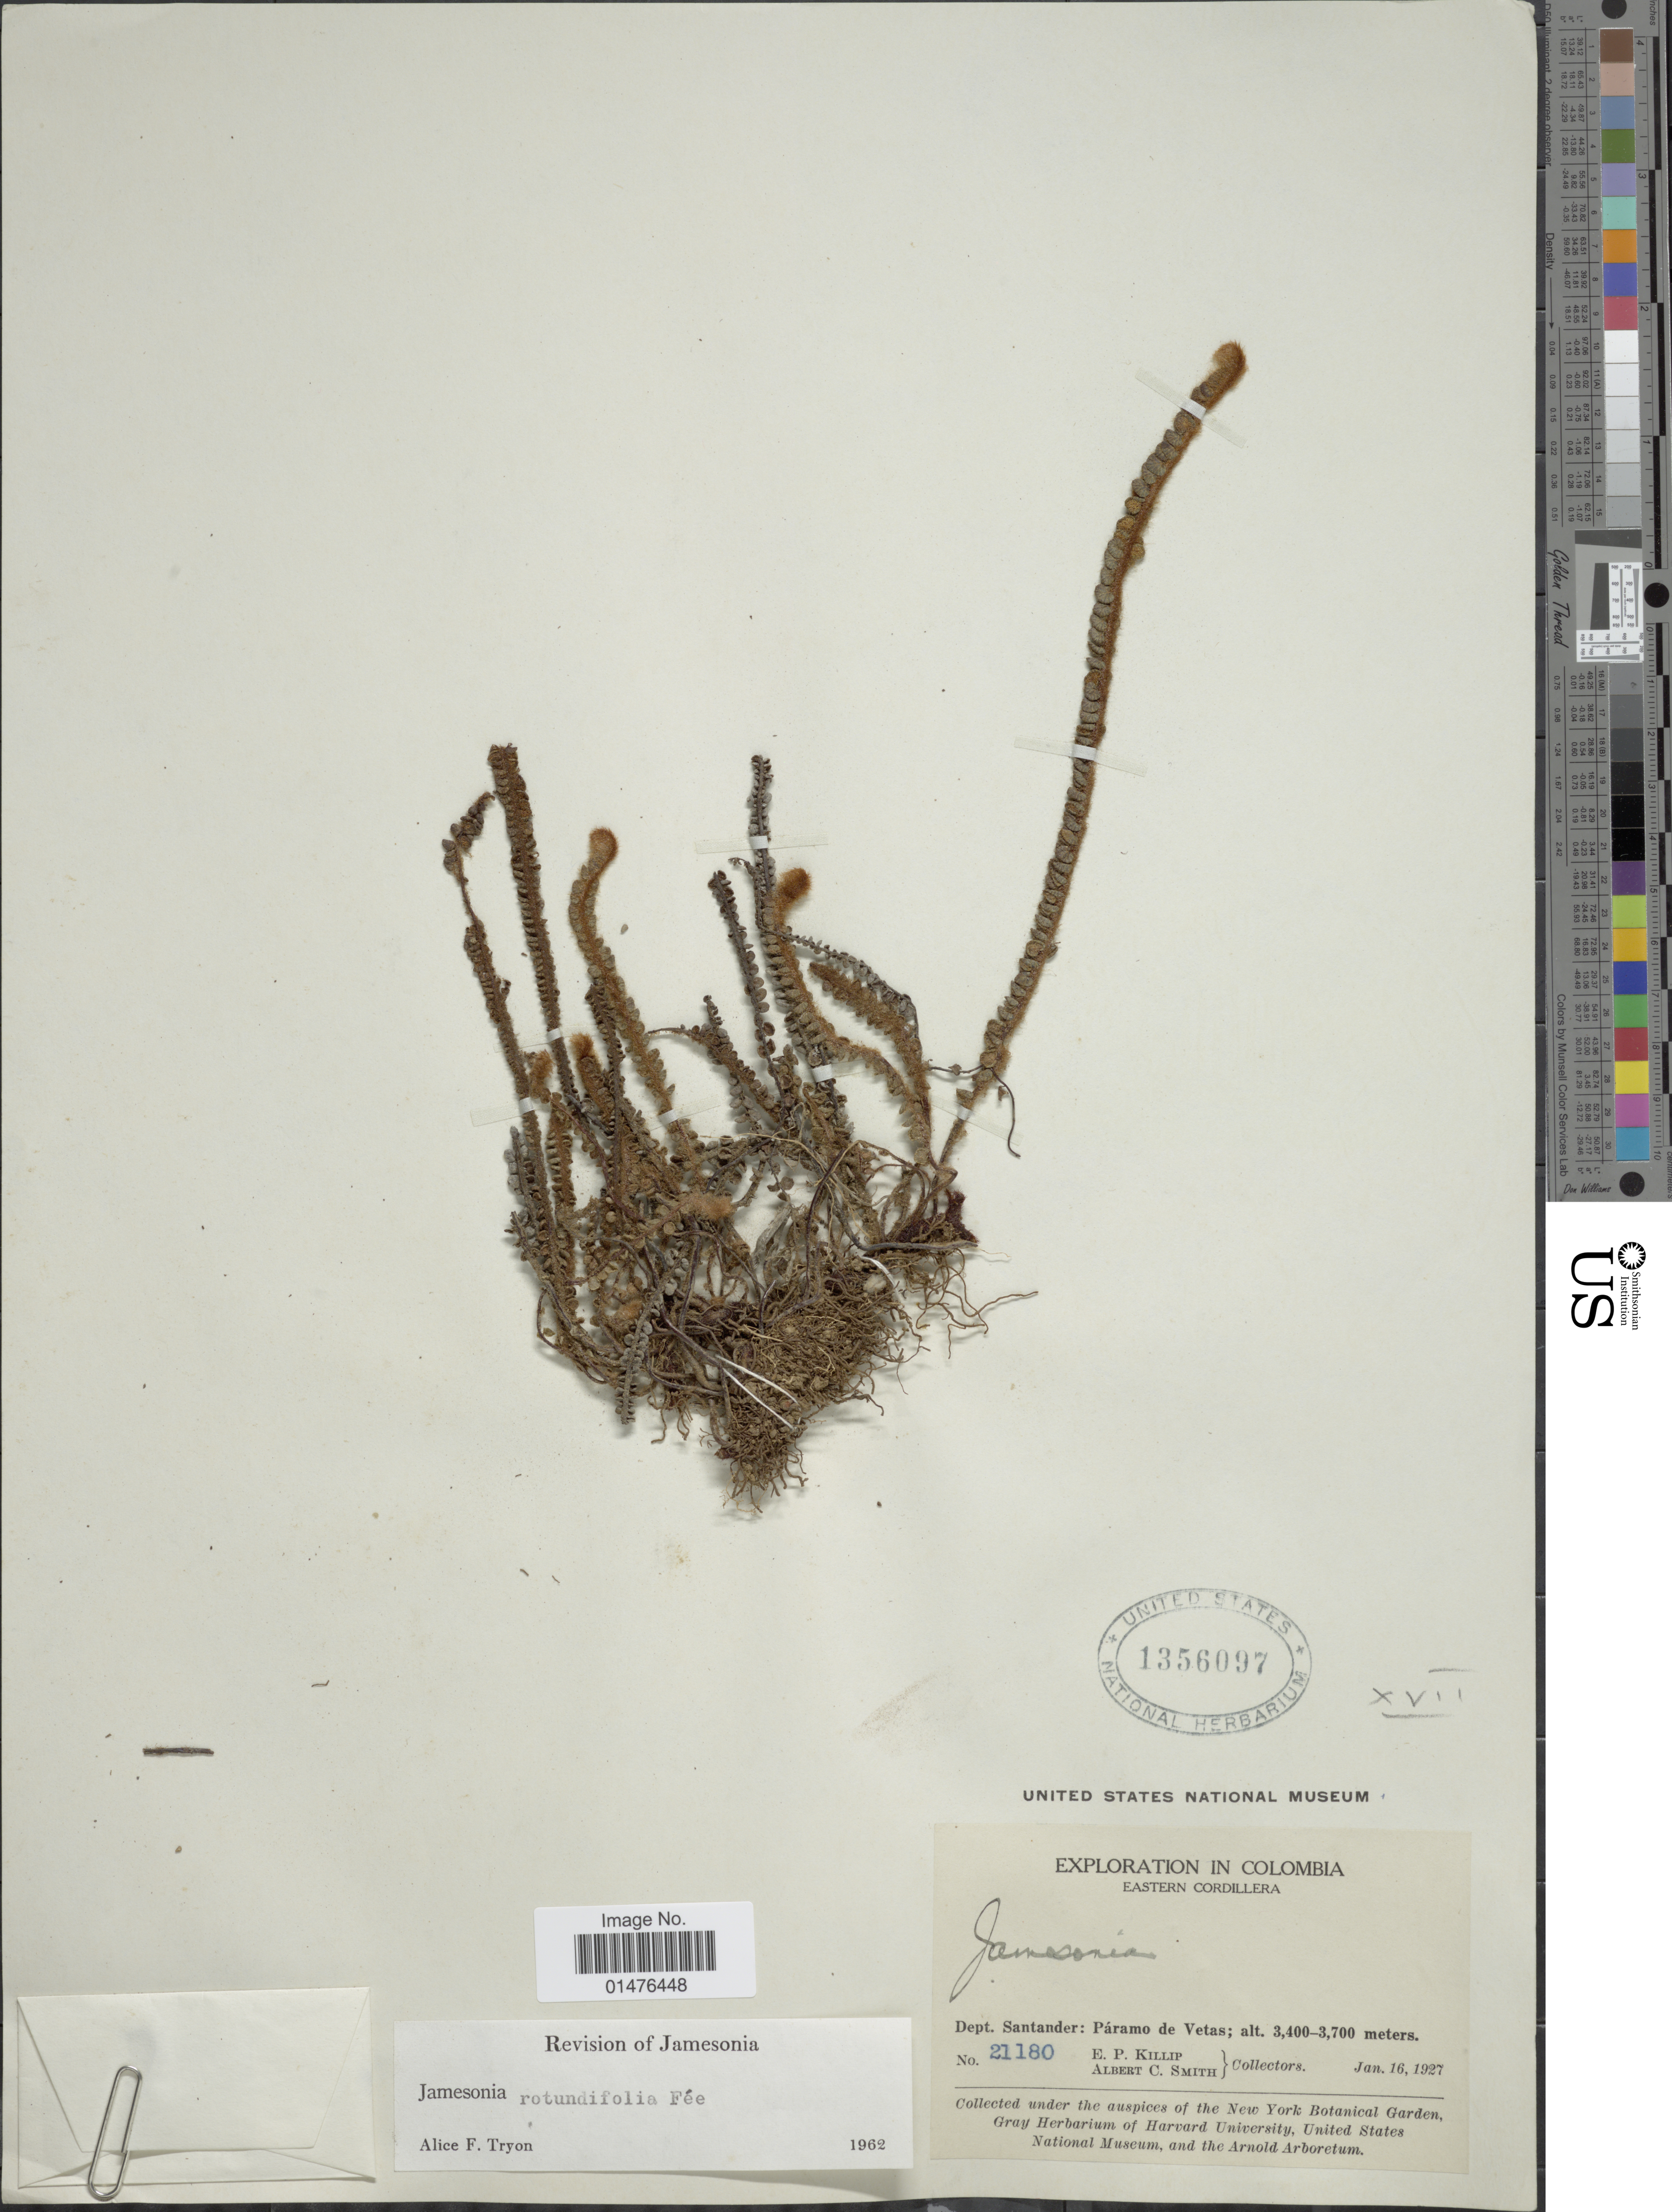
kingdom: Plantae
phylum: Tracheophyta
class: Polypodiopsida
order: Polypodiales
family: Pteridaceae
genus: Jamesonia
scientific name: Jamesonia rotundifolia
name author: Fée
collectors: E. P. Killip & A. C. Smith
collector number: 21180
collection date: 1927-01-16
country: Colombia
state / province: Santander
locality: Eastern Cordillera. Páramo de Vetas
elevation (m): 3400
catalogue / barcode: US 1356097